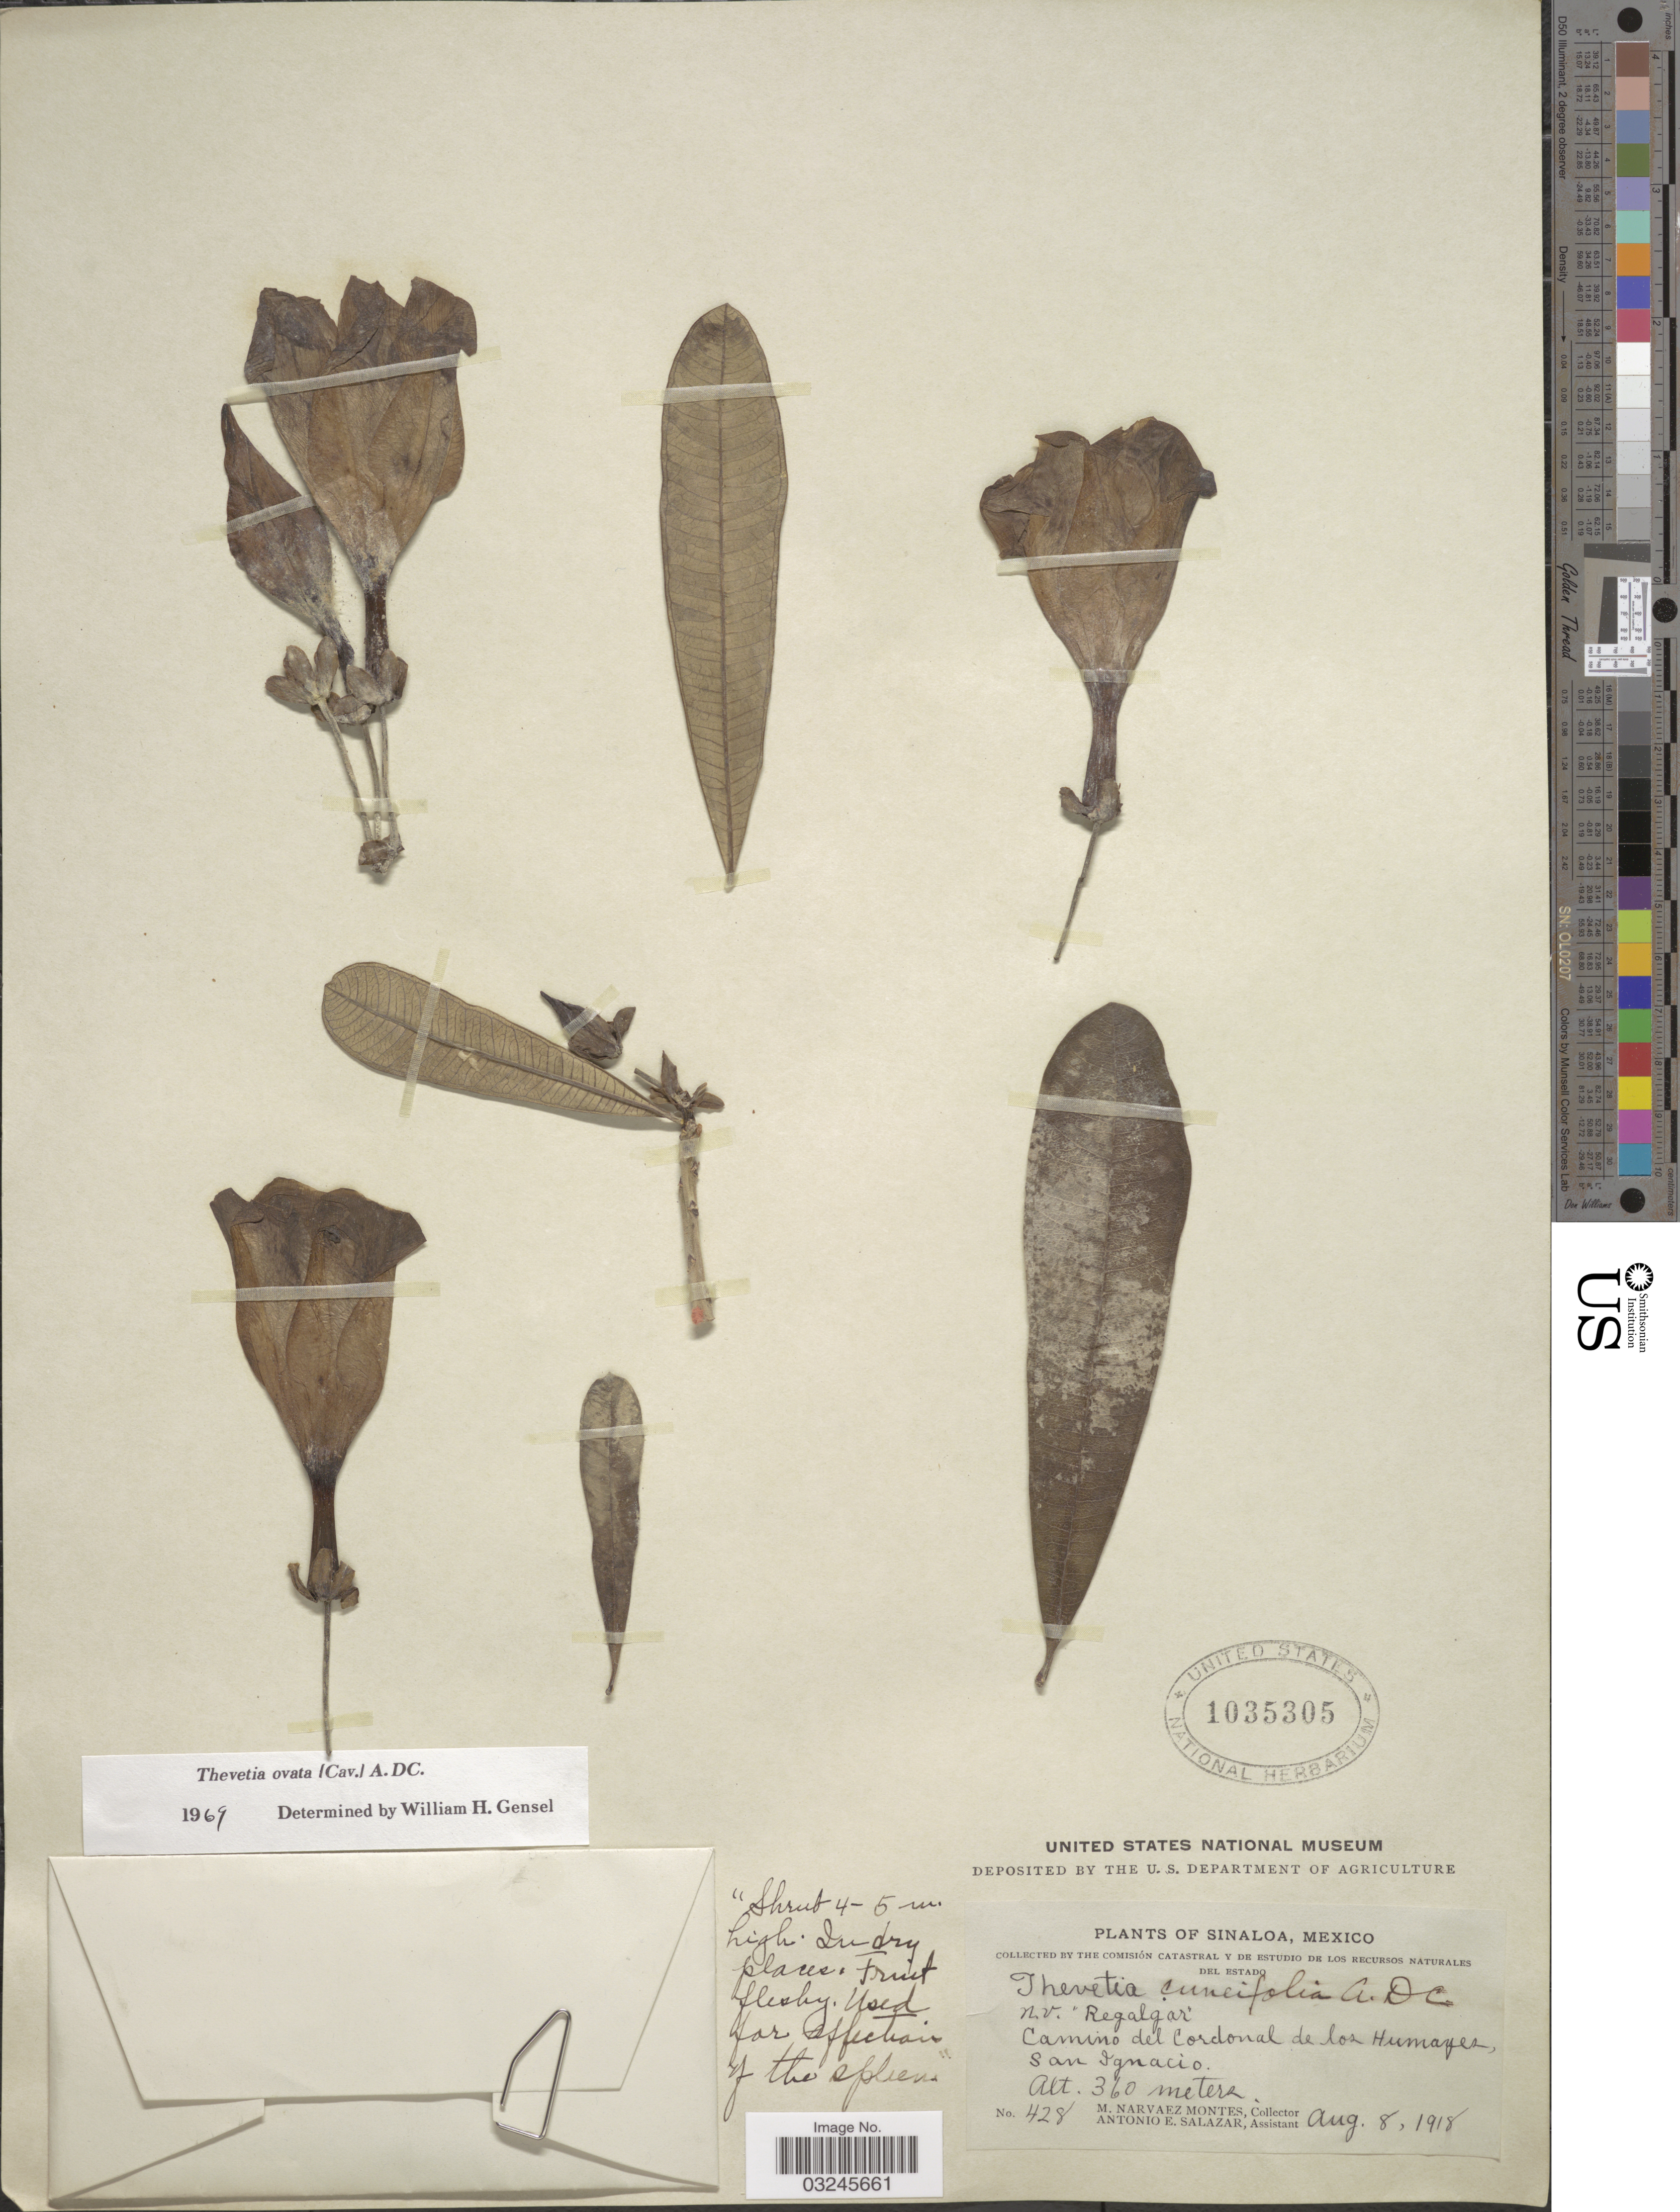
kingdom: Plantae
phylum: Tracheophyta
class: Magnoliopsida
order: Gentianales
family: Apocynaceae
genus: Thevetia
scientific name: Thevetia ovata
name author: (Cav.) A. DC.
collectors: M. Narvaez-Montes & A. E. Salazar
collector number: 428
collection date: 1918-08-08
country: Mexico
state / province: Sinaloa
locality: Camino del Cordonal de los Humayes, San Ignacio.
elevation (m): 360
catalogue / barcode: US 1035305